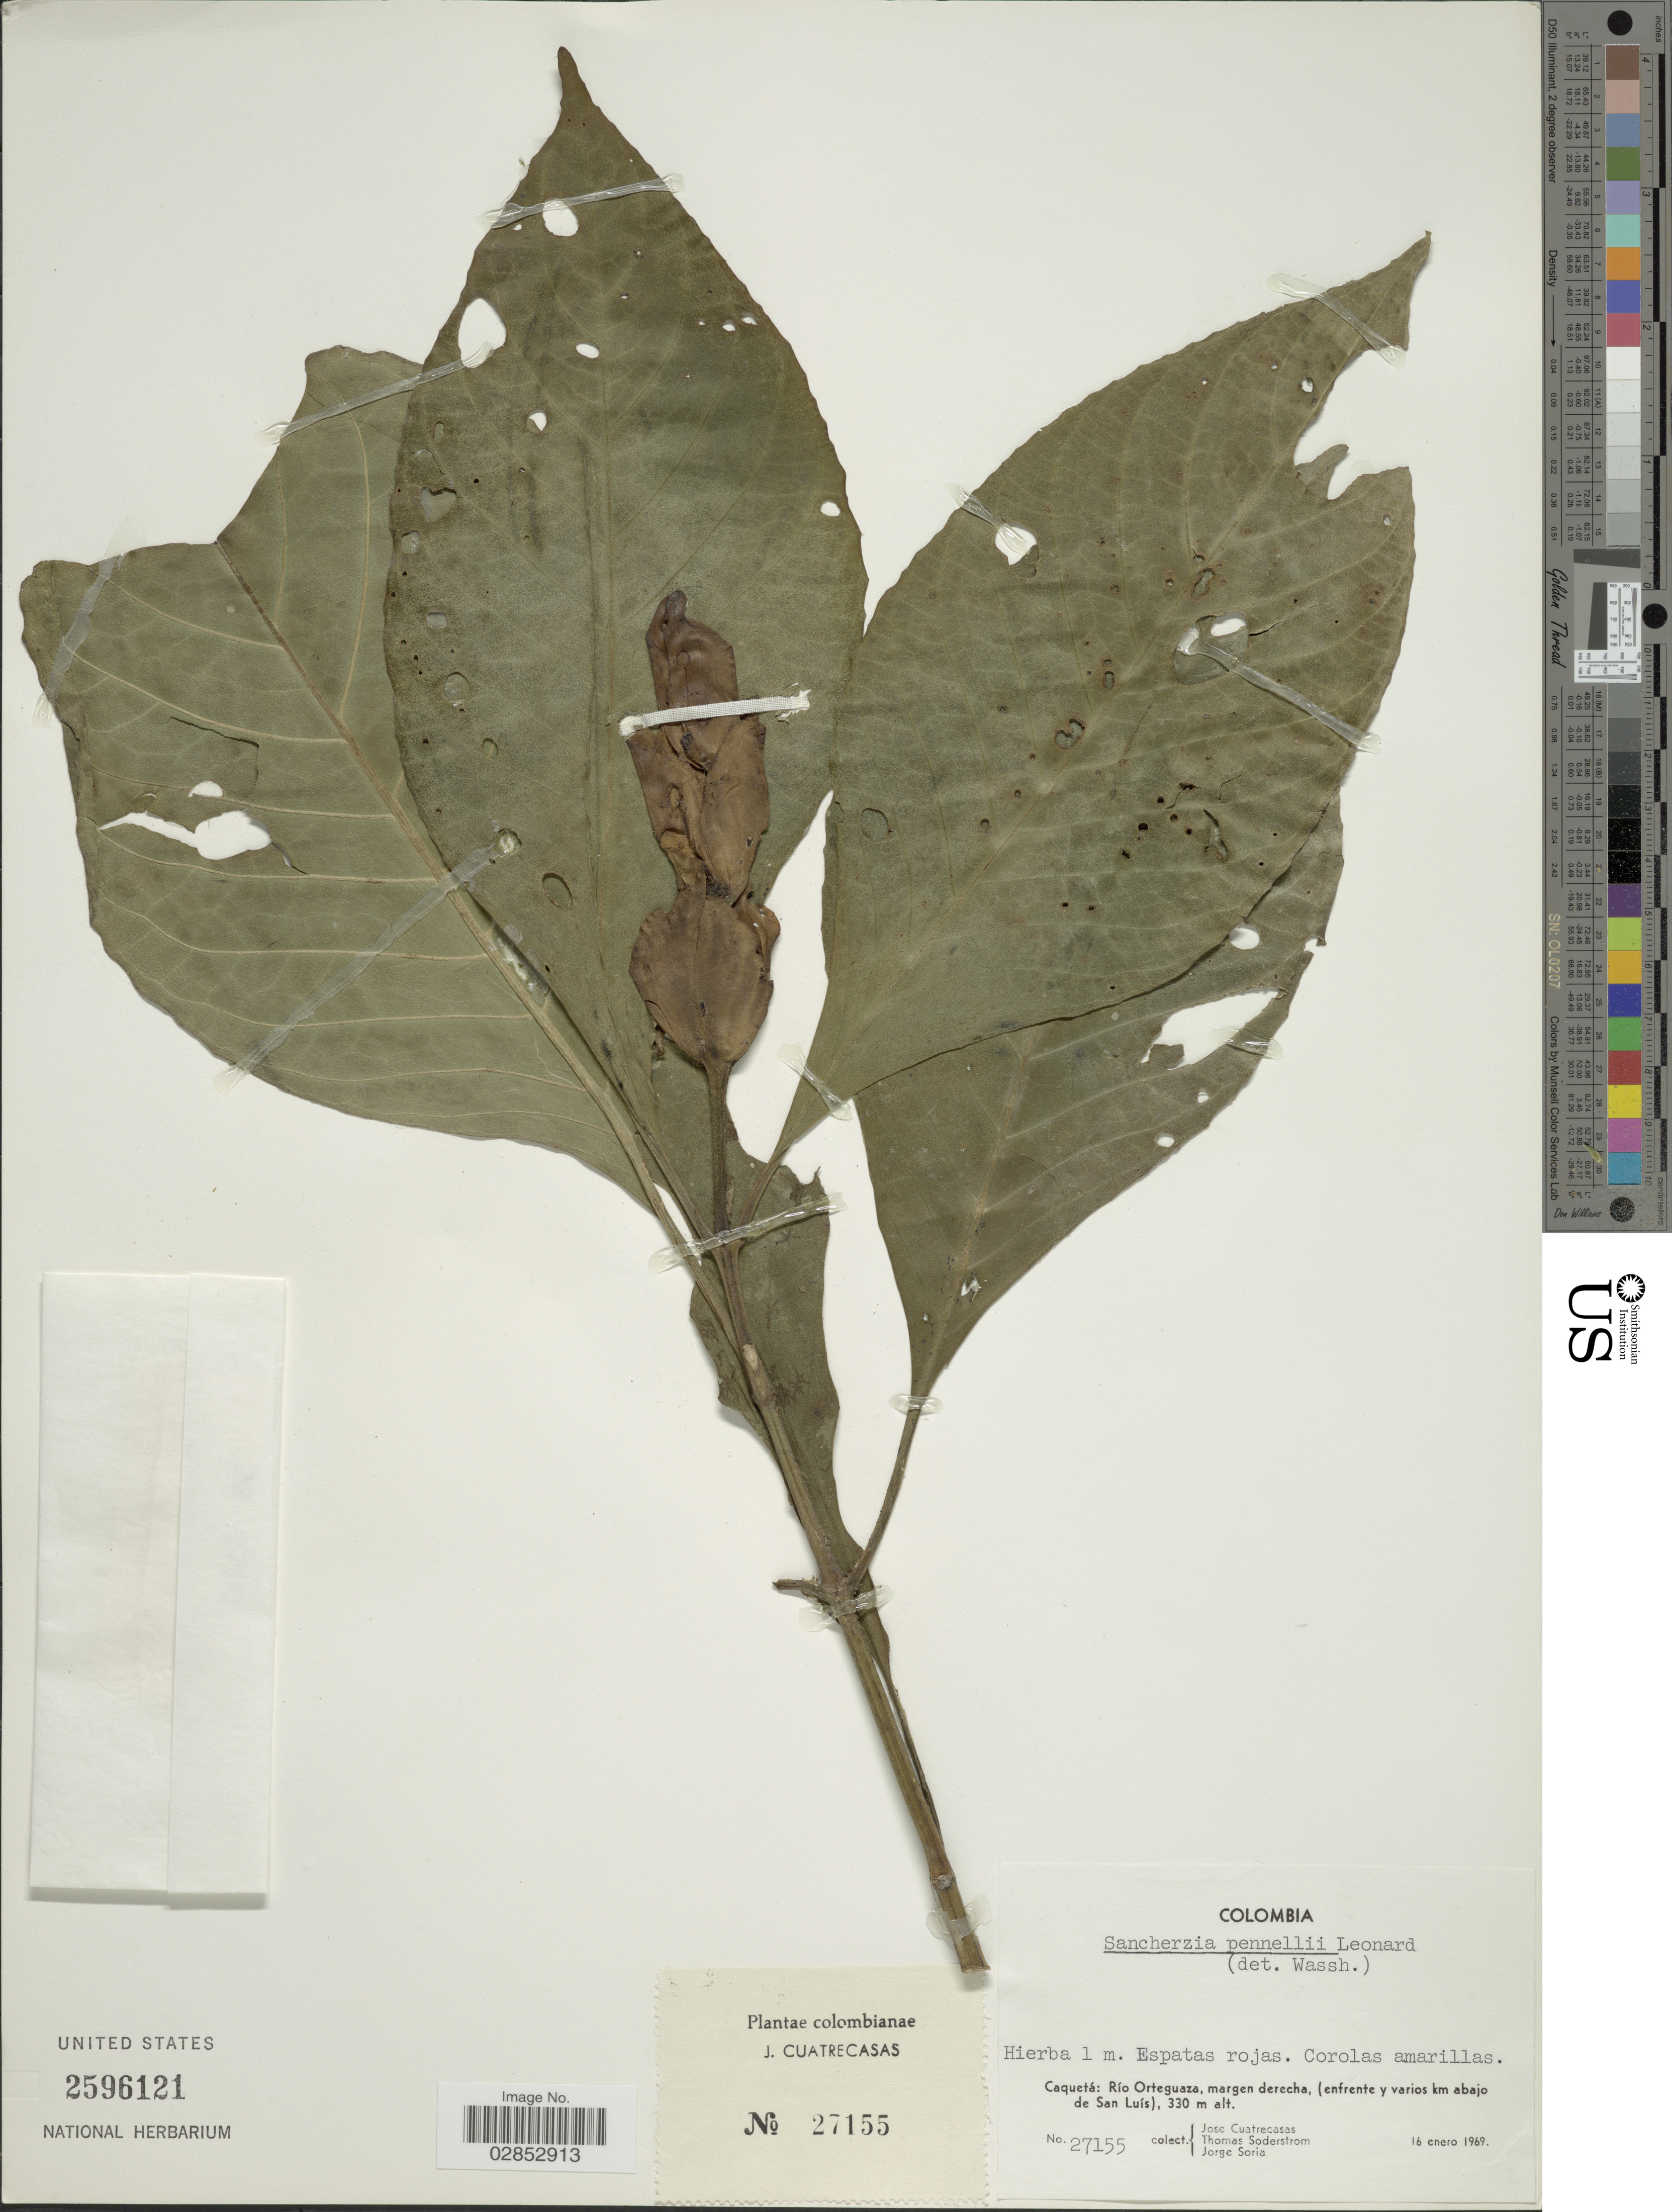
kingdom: Plantae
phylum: Tracheophyta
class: Magnoliopsida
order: Lamiales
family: Acanthaceae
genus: Sanchezia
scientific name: Sanchezia macrocnemis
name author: (Nees) Wassh.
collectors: J. Cuatrecasas, T. R. Soderstrom & J. Soria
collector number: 27155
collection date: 1969-01-16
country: Colombia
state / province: Caquetá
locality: Río Orteguaza, margen derecha (enfrente y varios km abajo de San Luís).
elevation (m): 330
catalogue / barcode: US 2596121